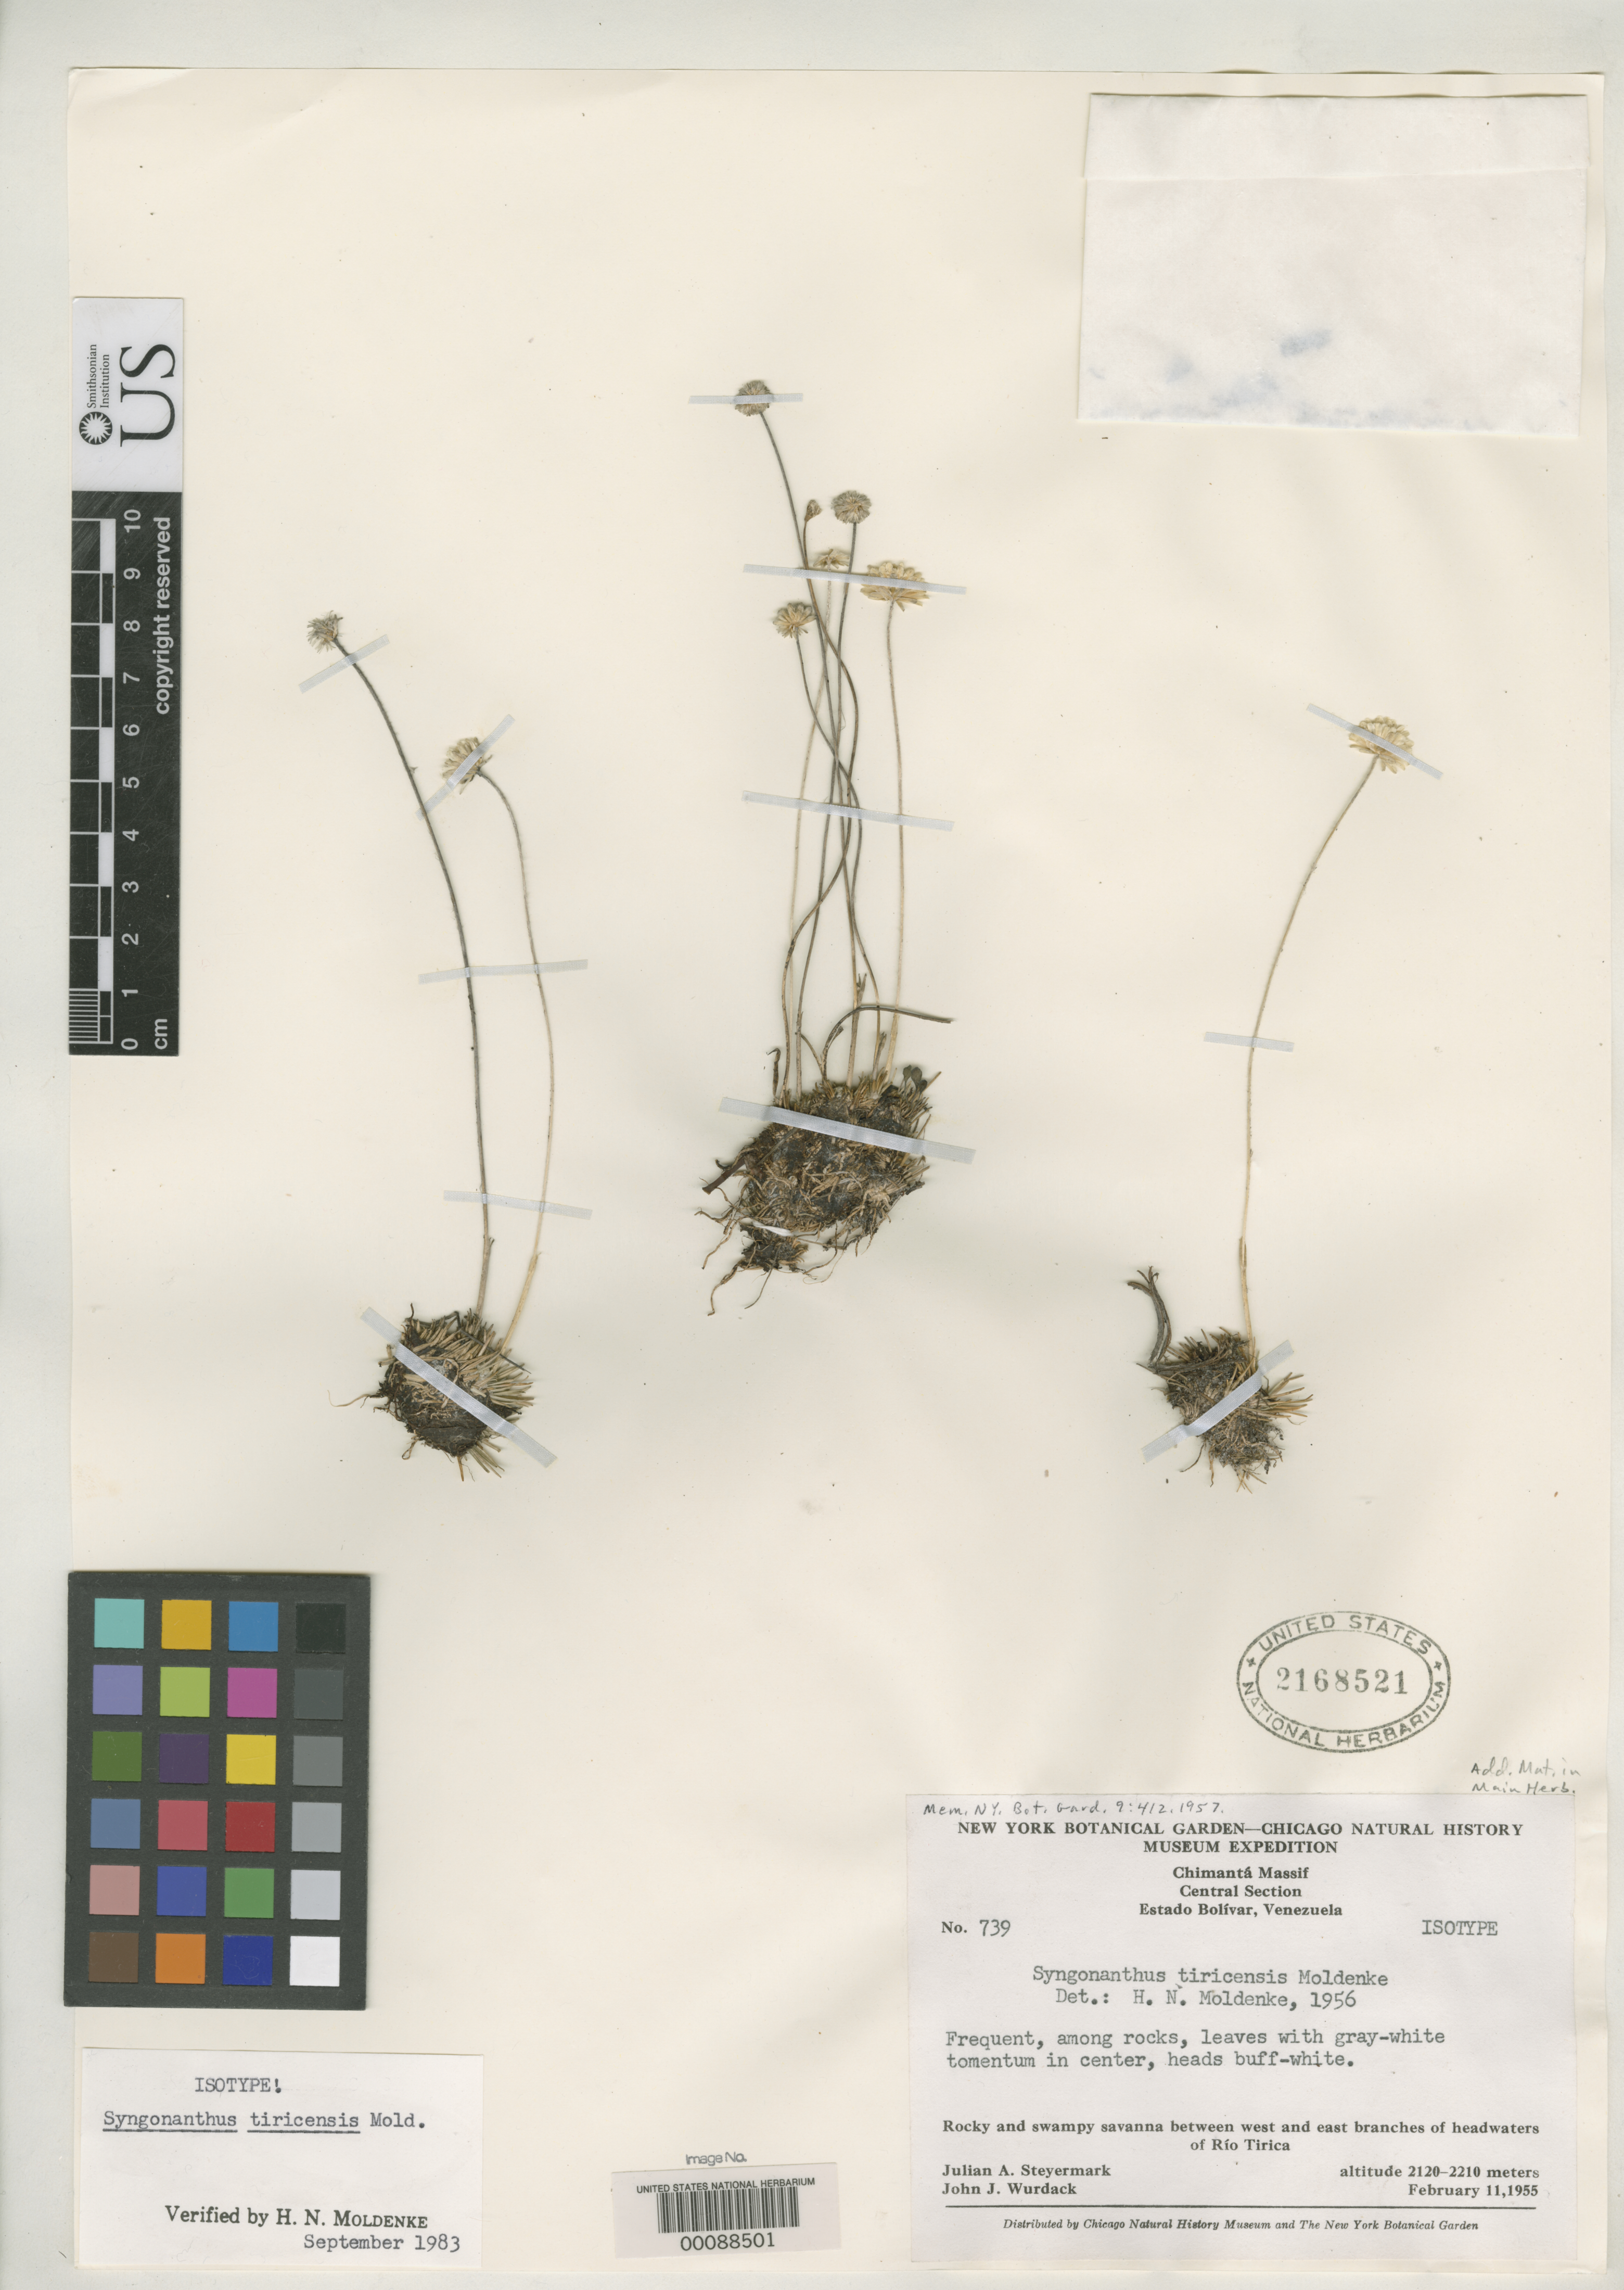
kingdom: Plantae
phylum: Tracheophyta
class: Liliopsida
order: Poales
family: Eriocaulaceae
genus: Syngonanthus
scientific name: Syngonanthus tiricensis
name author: Moldenke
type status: Isotype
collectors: J. Steyermark & J. J. Wurdack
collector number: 739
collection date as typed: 11 Feb 1955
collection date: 1955-02-11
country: Venezuela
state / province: Bolivar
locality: Chimanta Massif, Central Section. Between east and west branches of Rio Tirica.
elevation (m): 2120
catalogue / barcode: US 2168521